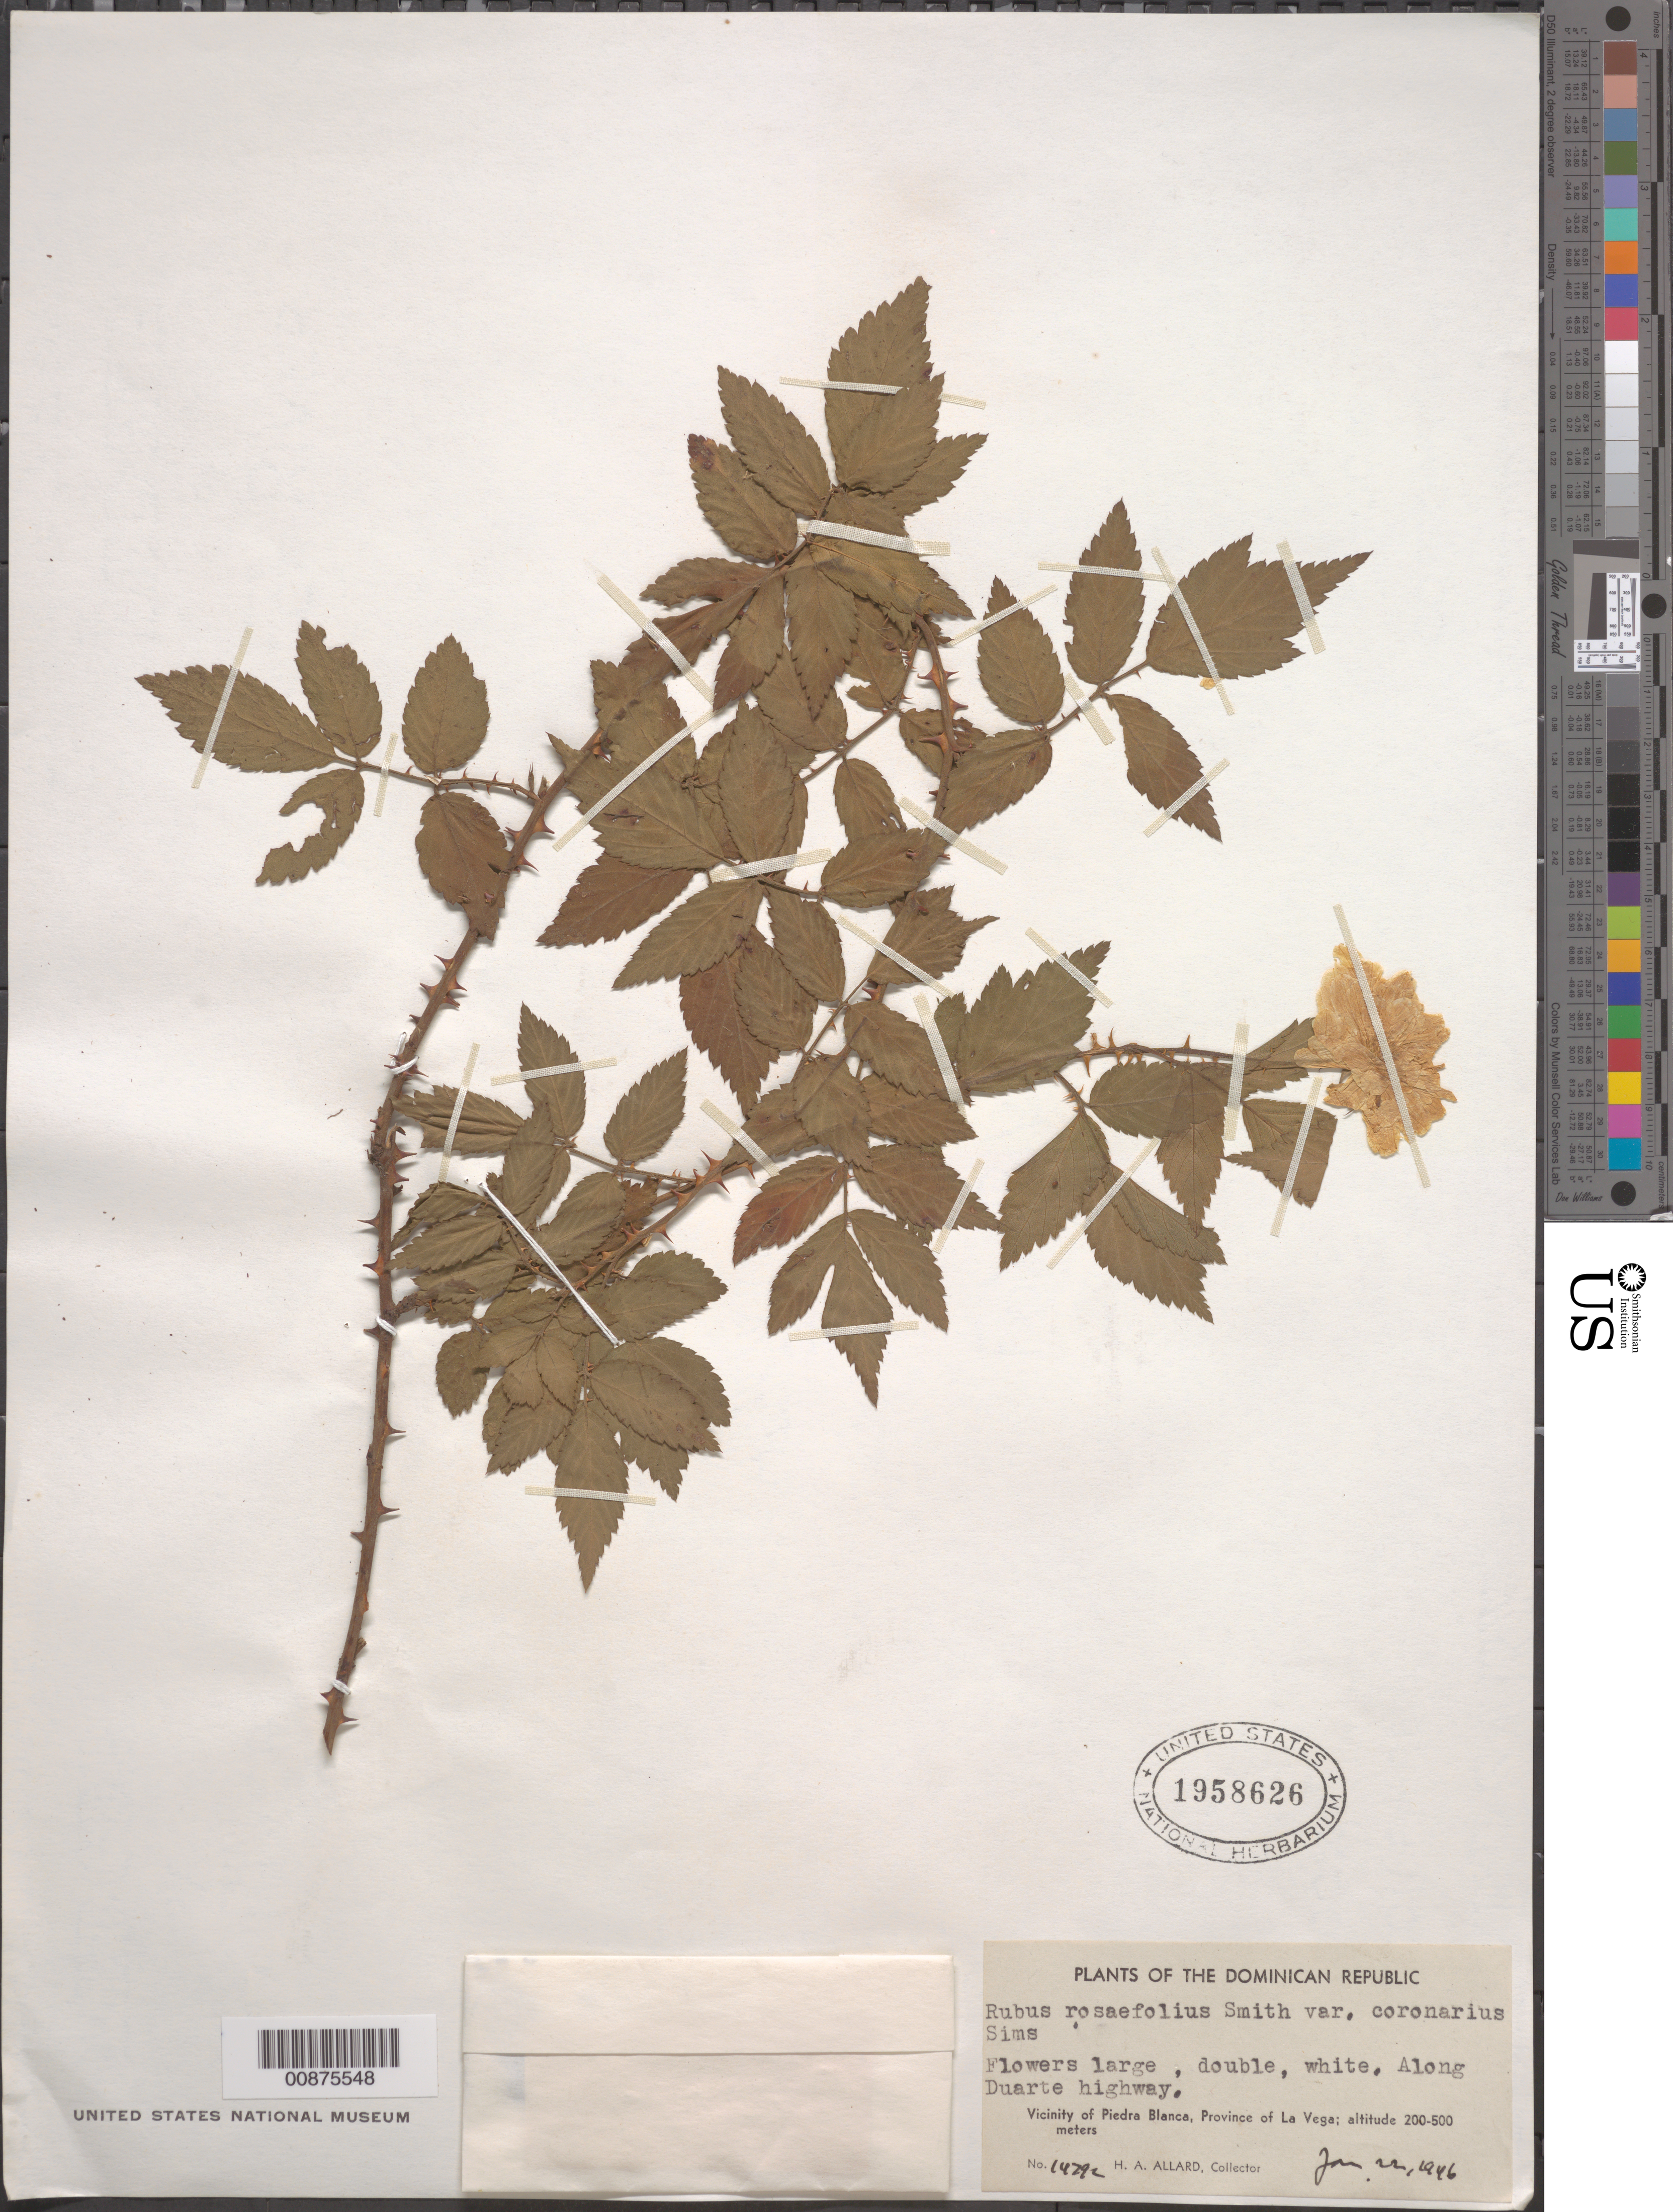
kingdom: Plantae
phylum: Tracheophyta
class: Magnoliopsida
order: Rosales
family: Rosaceae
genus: Rubus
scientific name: Rubus coronarius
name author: (Sims) Sweet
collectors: H. A. Allard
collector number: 14792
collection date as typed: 22 Jan 1946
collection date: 1946-01-22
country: Dominican Republic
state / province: La Vega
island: Hispaniola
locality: Vicinity of Piedra Blanca, along Duarte Highway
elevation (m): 200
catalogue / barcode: US 1958626